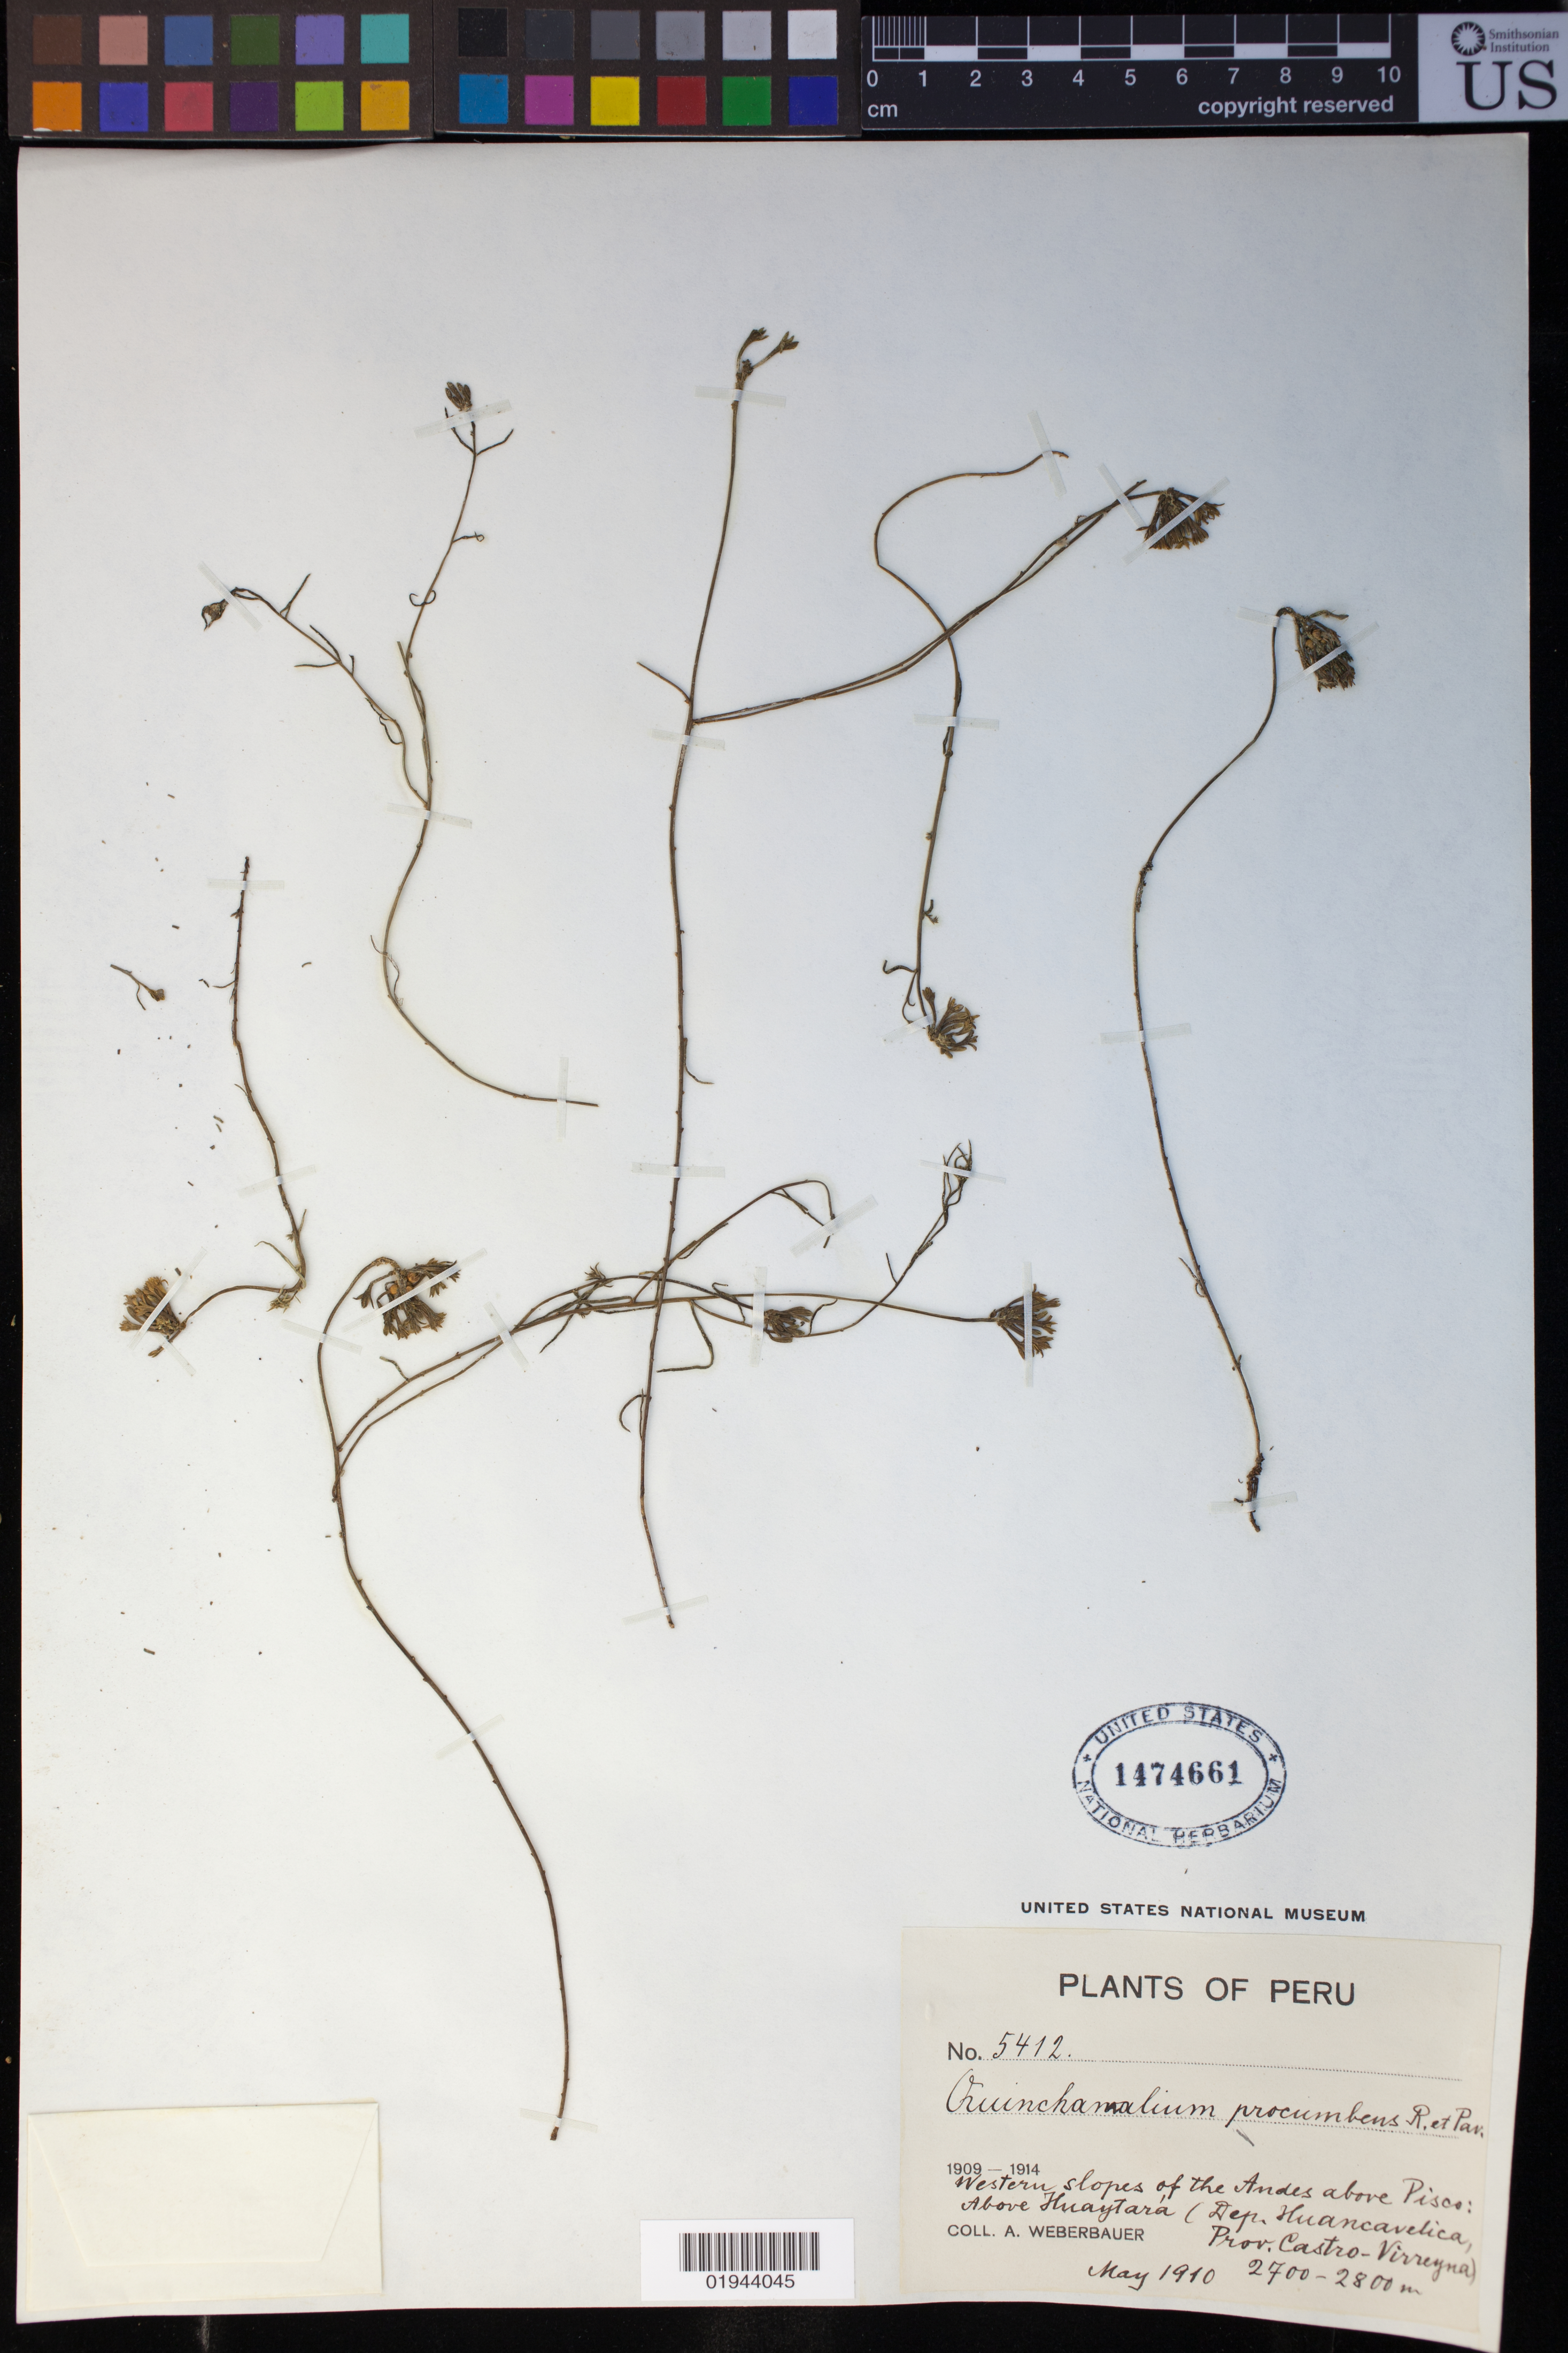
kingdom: Plantae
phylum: Tracheophyta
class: Magnoliopsida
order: Santalales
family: Schoepfiaceae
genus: Quinchamalium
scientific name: Quinchamalium procumbens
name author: Ruiz & Pav.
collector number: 5412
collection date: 1910-05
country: Peru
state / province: Huancavelica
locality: Western slopes of the Amdes above Pisco: Above Hunaytara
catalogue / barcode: US 1474661